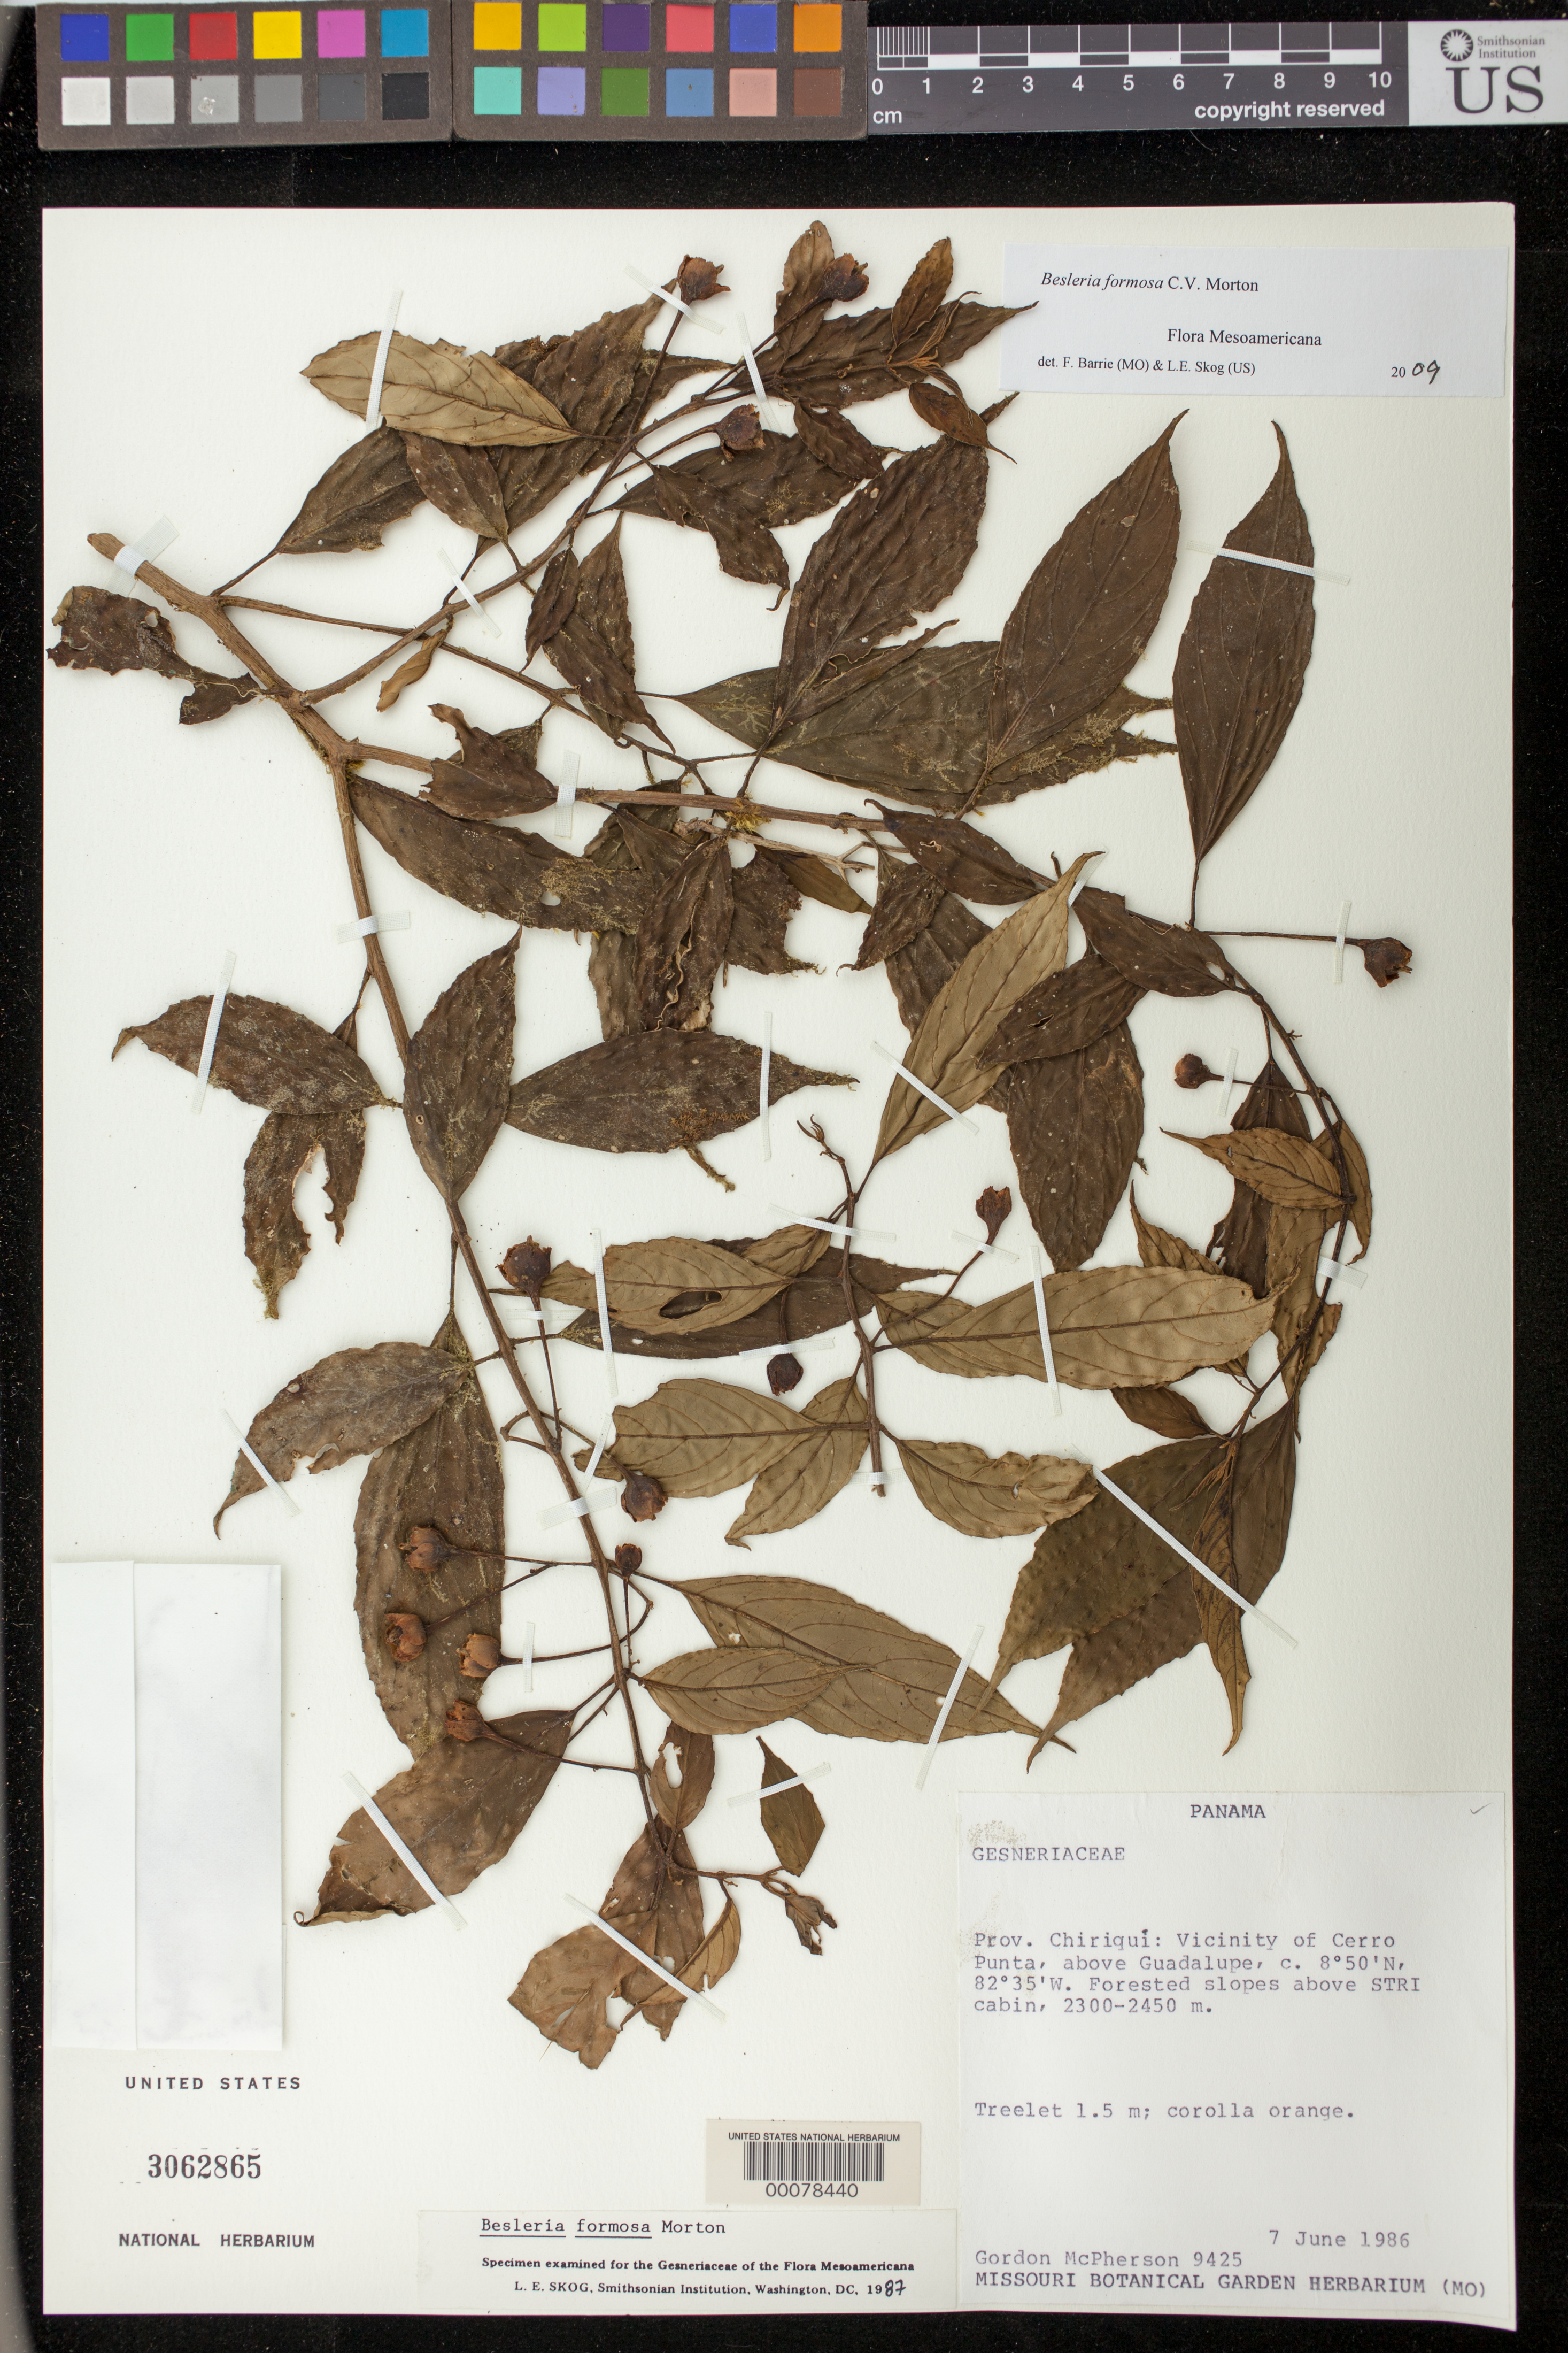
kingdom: Plantae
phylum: Tracheophyta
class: Magnoliopsida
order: Lamiales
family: Gesneriaceae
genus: Besleria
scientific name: Besleria amabilis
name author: C.V. Morton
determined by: Skog, Laurence E.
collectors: G. D. McPherson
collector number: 9425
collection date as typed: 07 Jun 1986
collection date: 1986-06-07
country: Panama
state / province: Chiriquí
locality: Vicinity of Cerro Punta, above Guadalupe, above STRI cabin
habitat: Forested slopes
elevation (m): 2300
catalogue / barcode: US 3062865